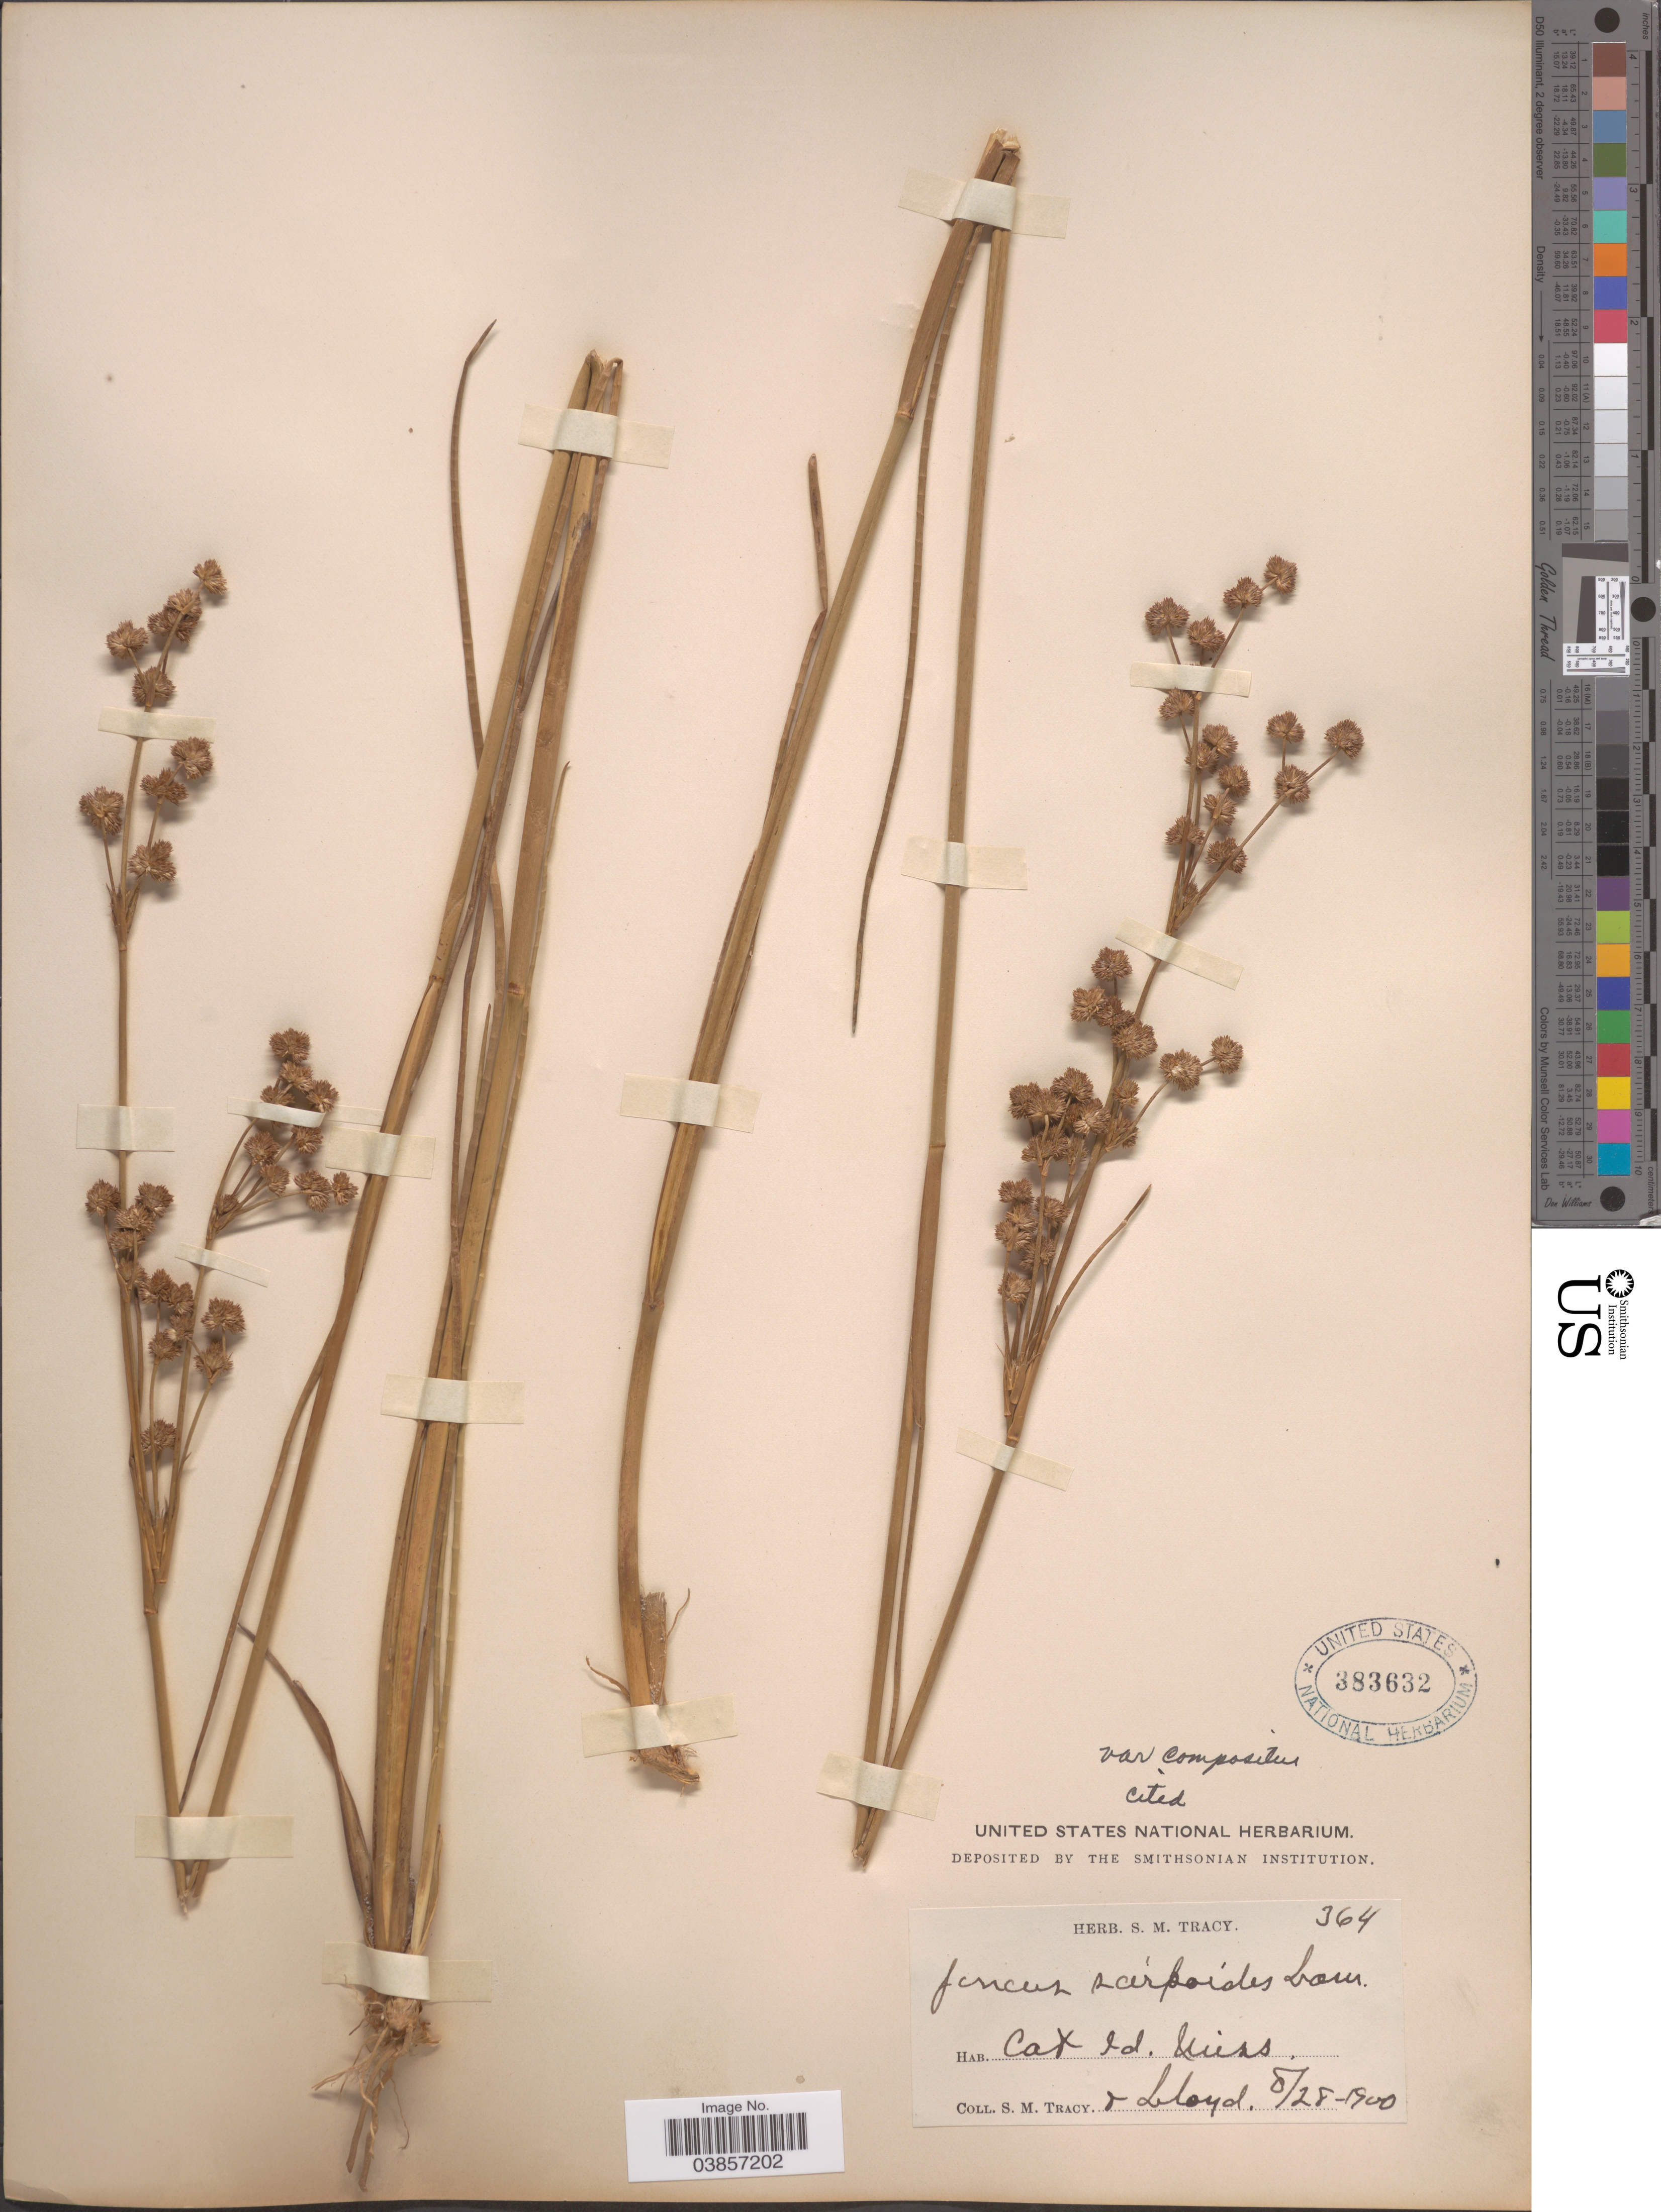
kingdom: Plantae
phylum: Tracheophyta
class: Liliopsida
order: Poales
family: Juncaceae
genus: Juncus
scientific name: Juncus scirpoides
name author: Lam.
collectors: S. M. Tracy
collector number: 364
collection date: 1900-08-28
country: United States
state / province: Mississippi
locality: Cat Id. Miss.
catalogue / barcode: US 383632